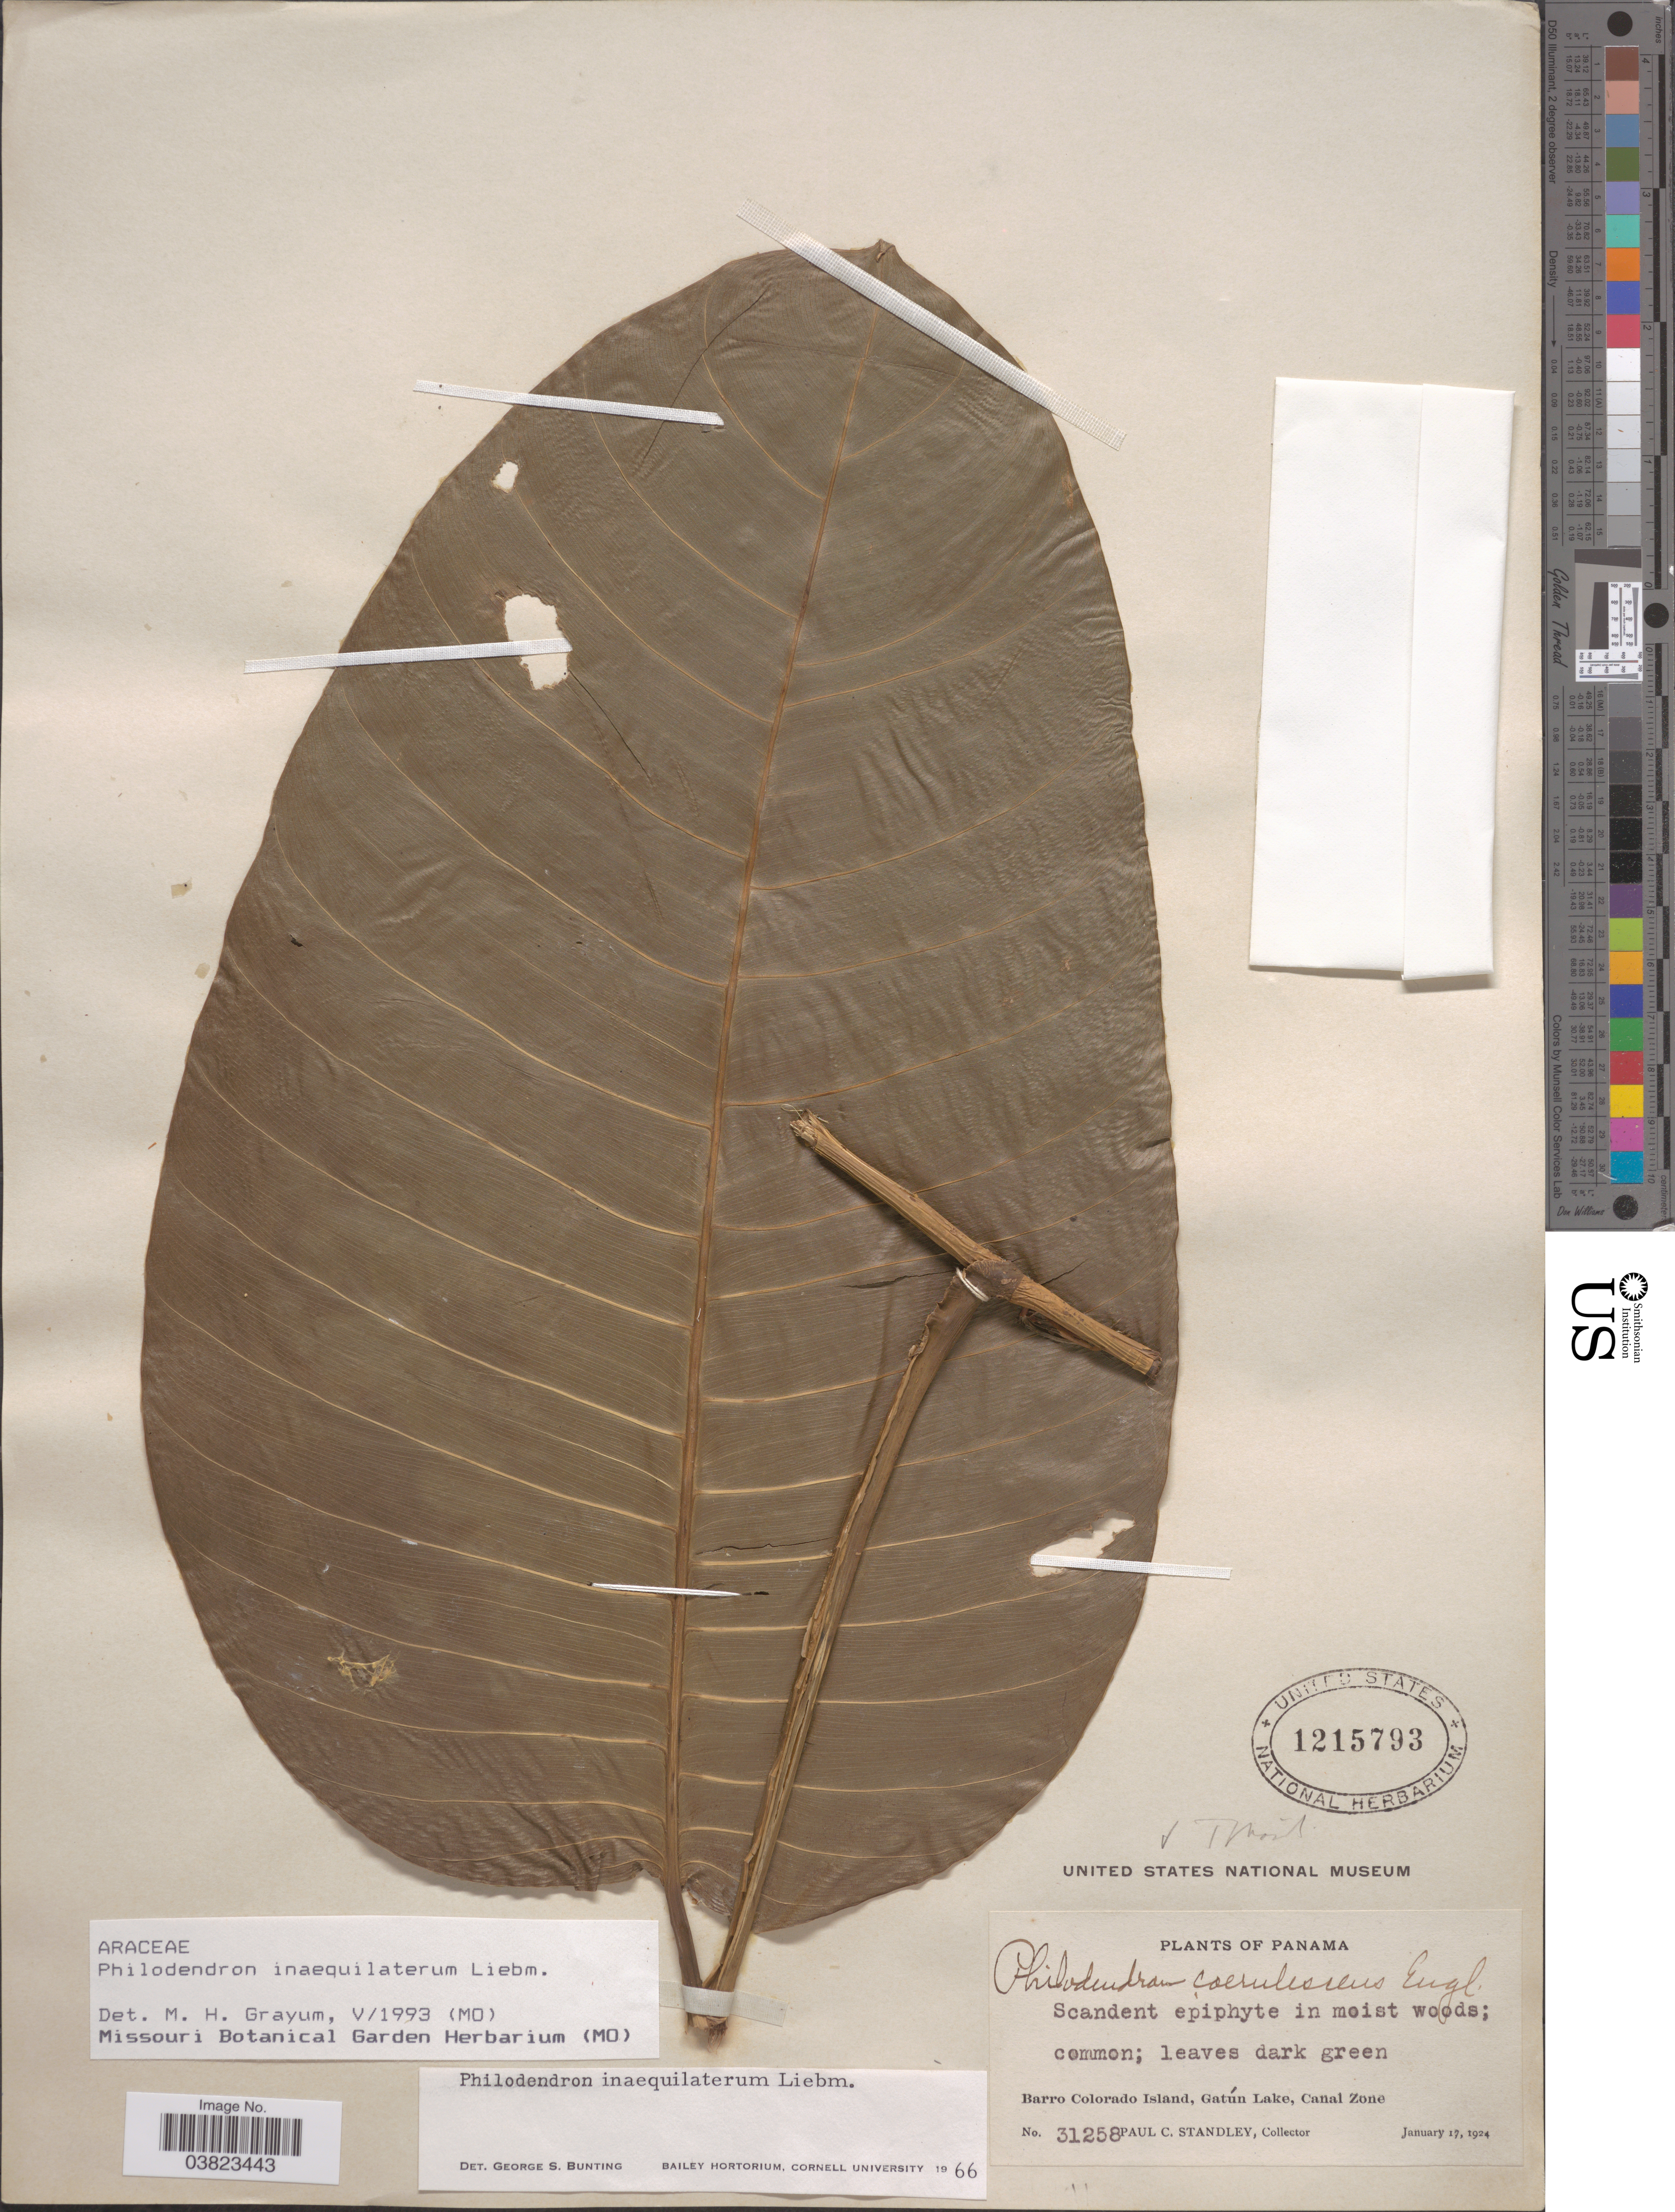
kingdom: Plantae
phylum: Tracheophyta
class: Liliopsida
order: Alismatales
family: Araceae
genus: Philodendron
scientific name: Philodendron inaequilaterum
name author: Liebm.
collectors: P. C. Standley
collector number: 31258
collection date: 1924-01-17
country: Panama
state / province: Panamá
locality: Barro Colorado Island, Gatún Lake, Canal Zone.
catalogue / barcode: US 1215793